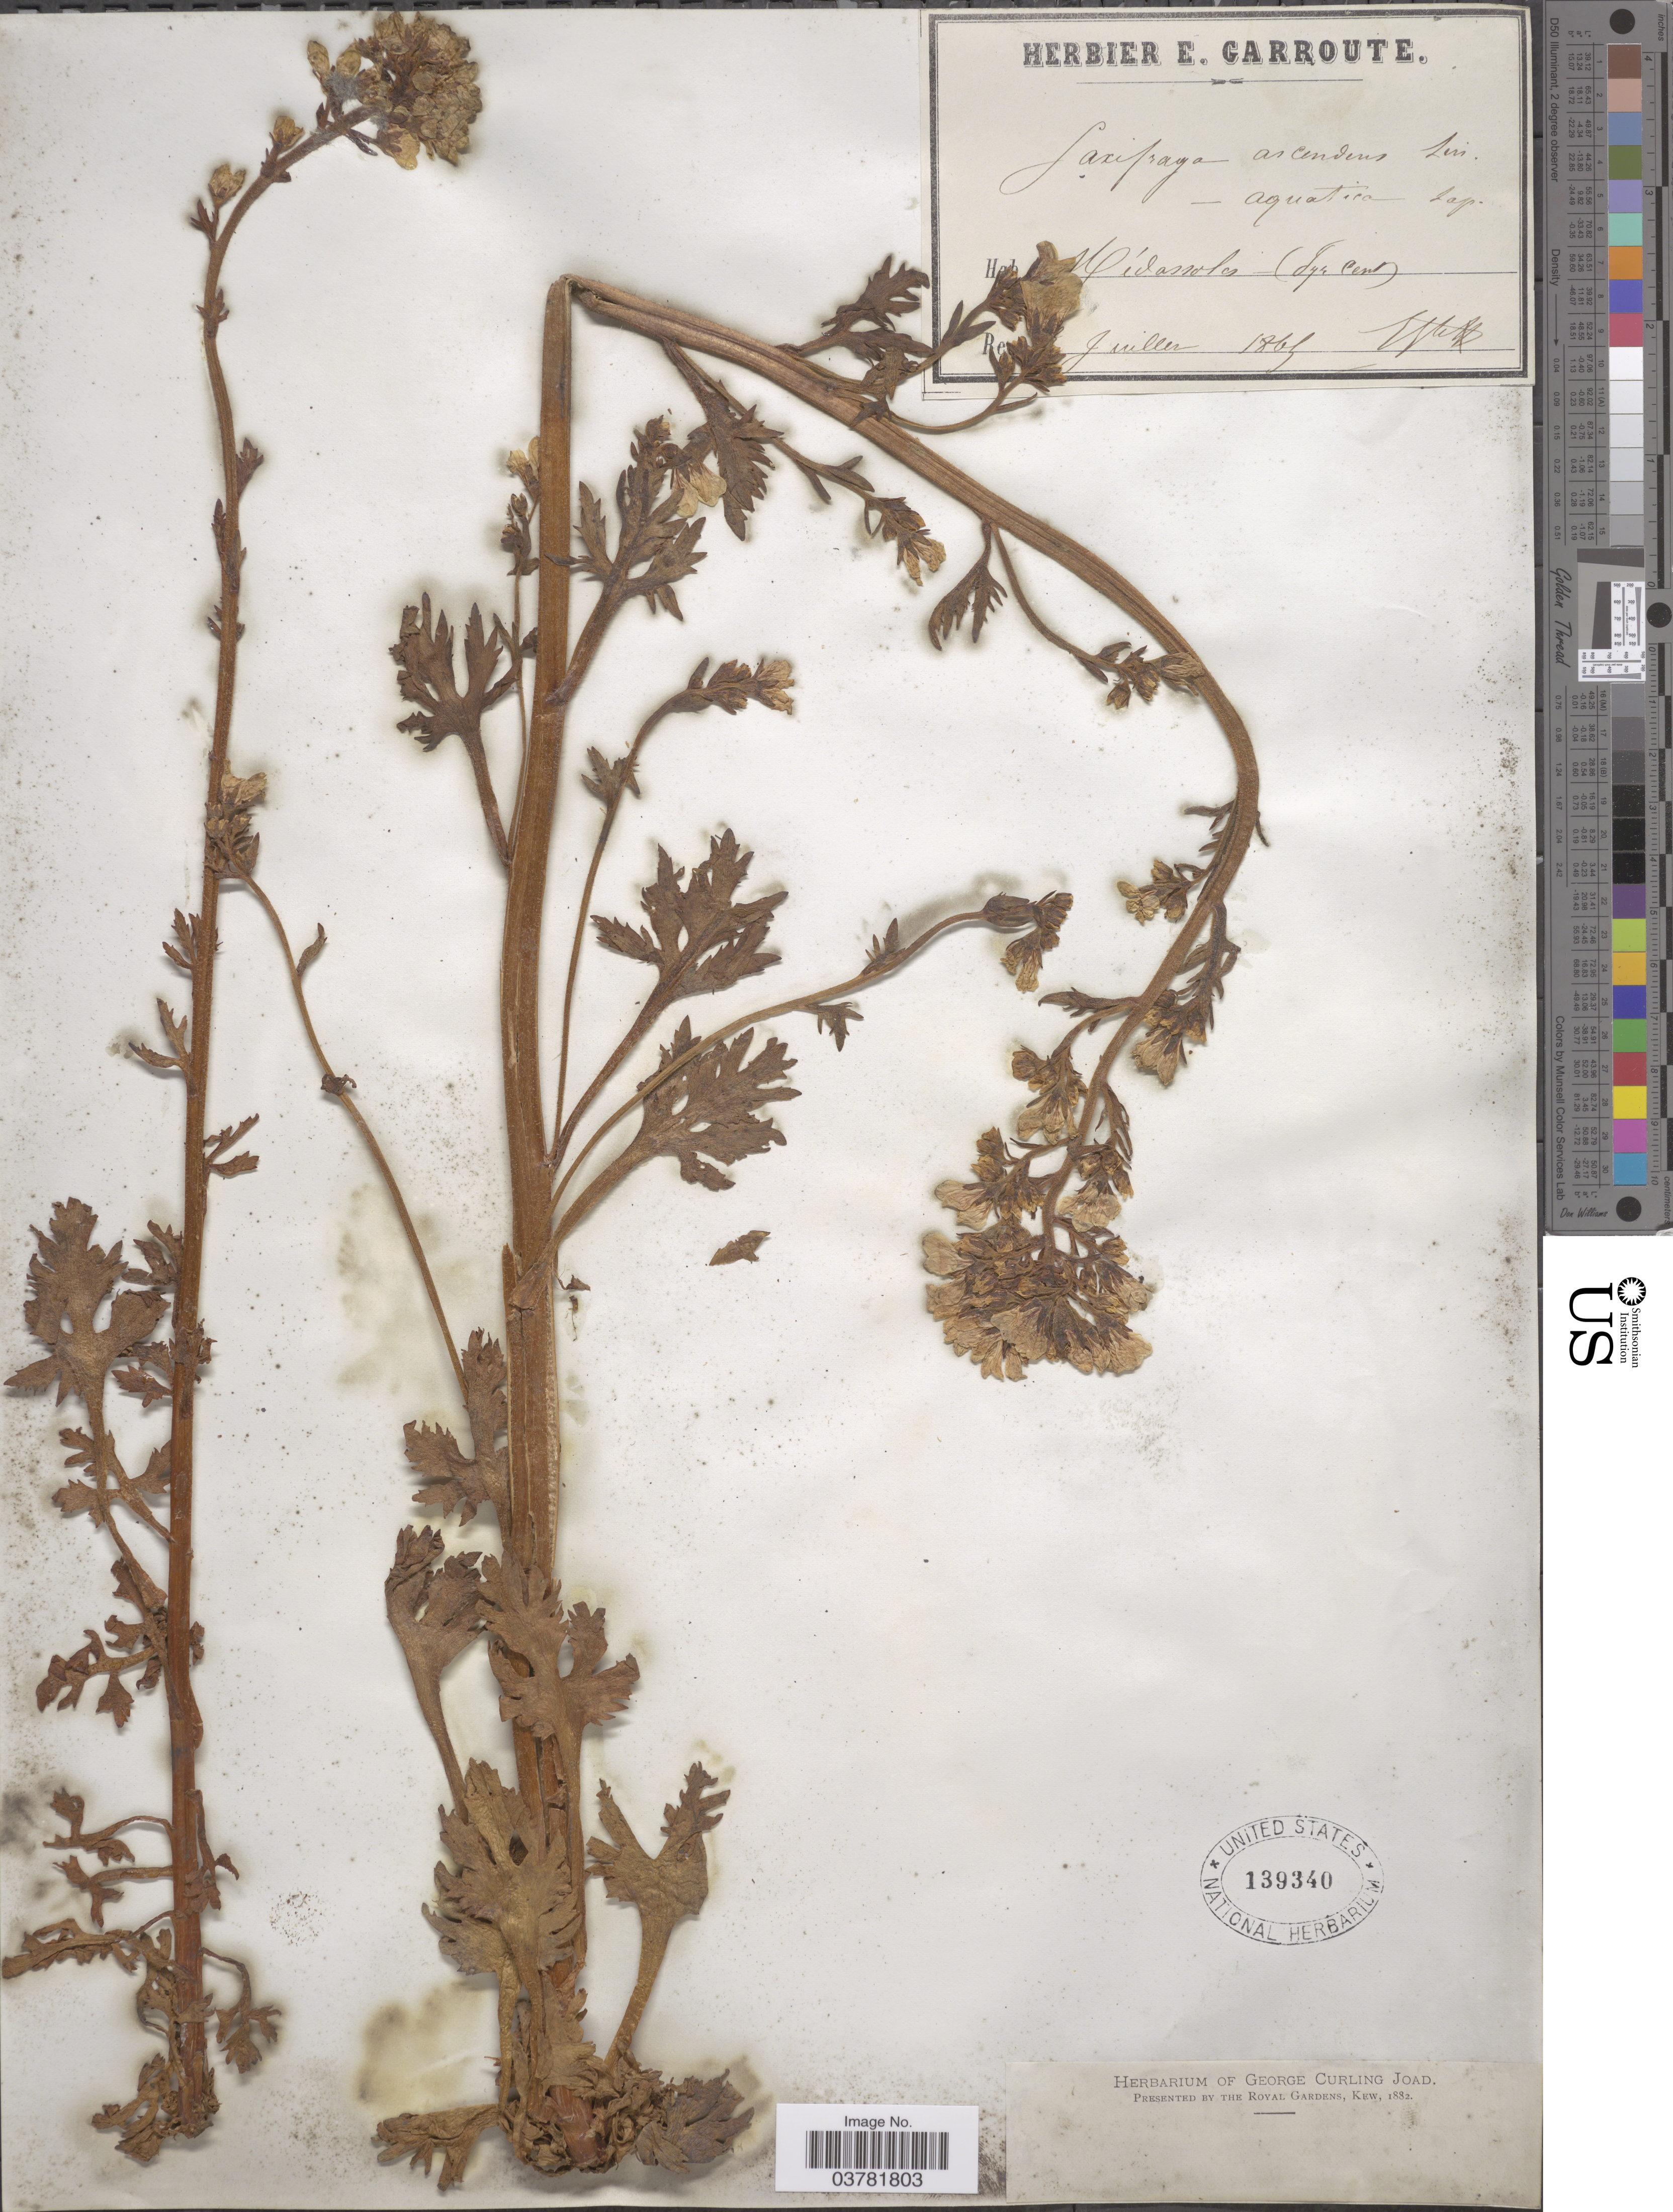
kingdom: Plantae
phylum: Tracheophyta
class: Magnoliopsida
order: Saxifragales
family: Saxifragaceae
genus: Saxifraga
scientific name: Saxifraga adscendens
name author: L.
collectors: E. Garroute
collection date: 1865-07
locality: Midassoles [interpreted] (Pyr cent).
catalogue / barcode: US 139340